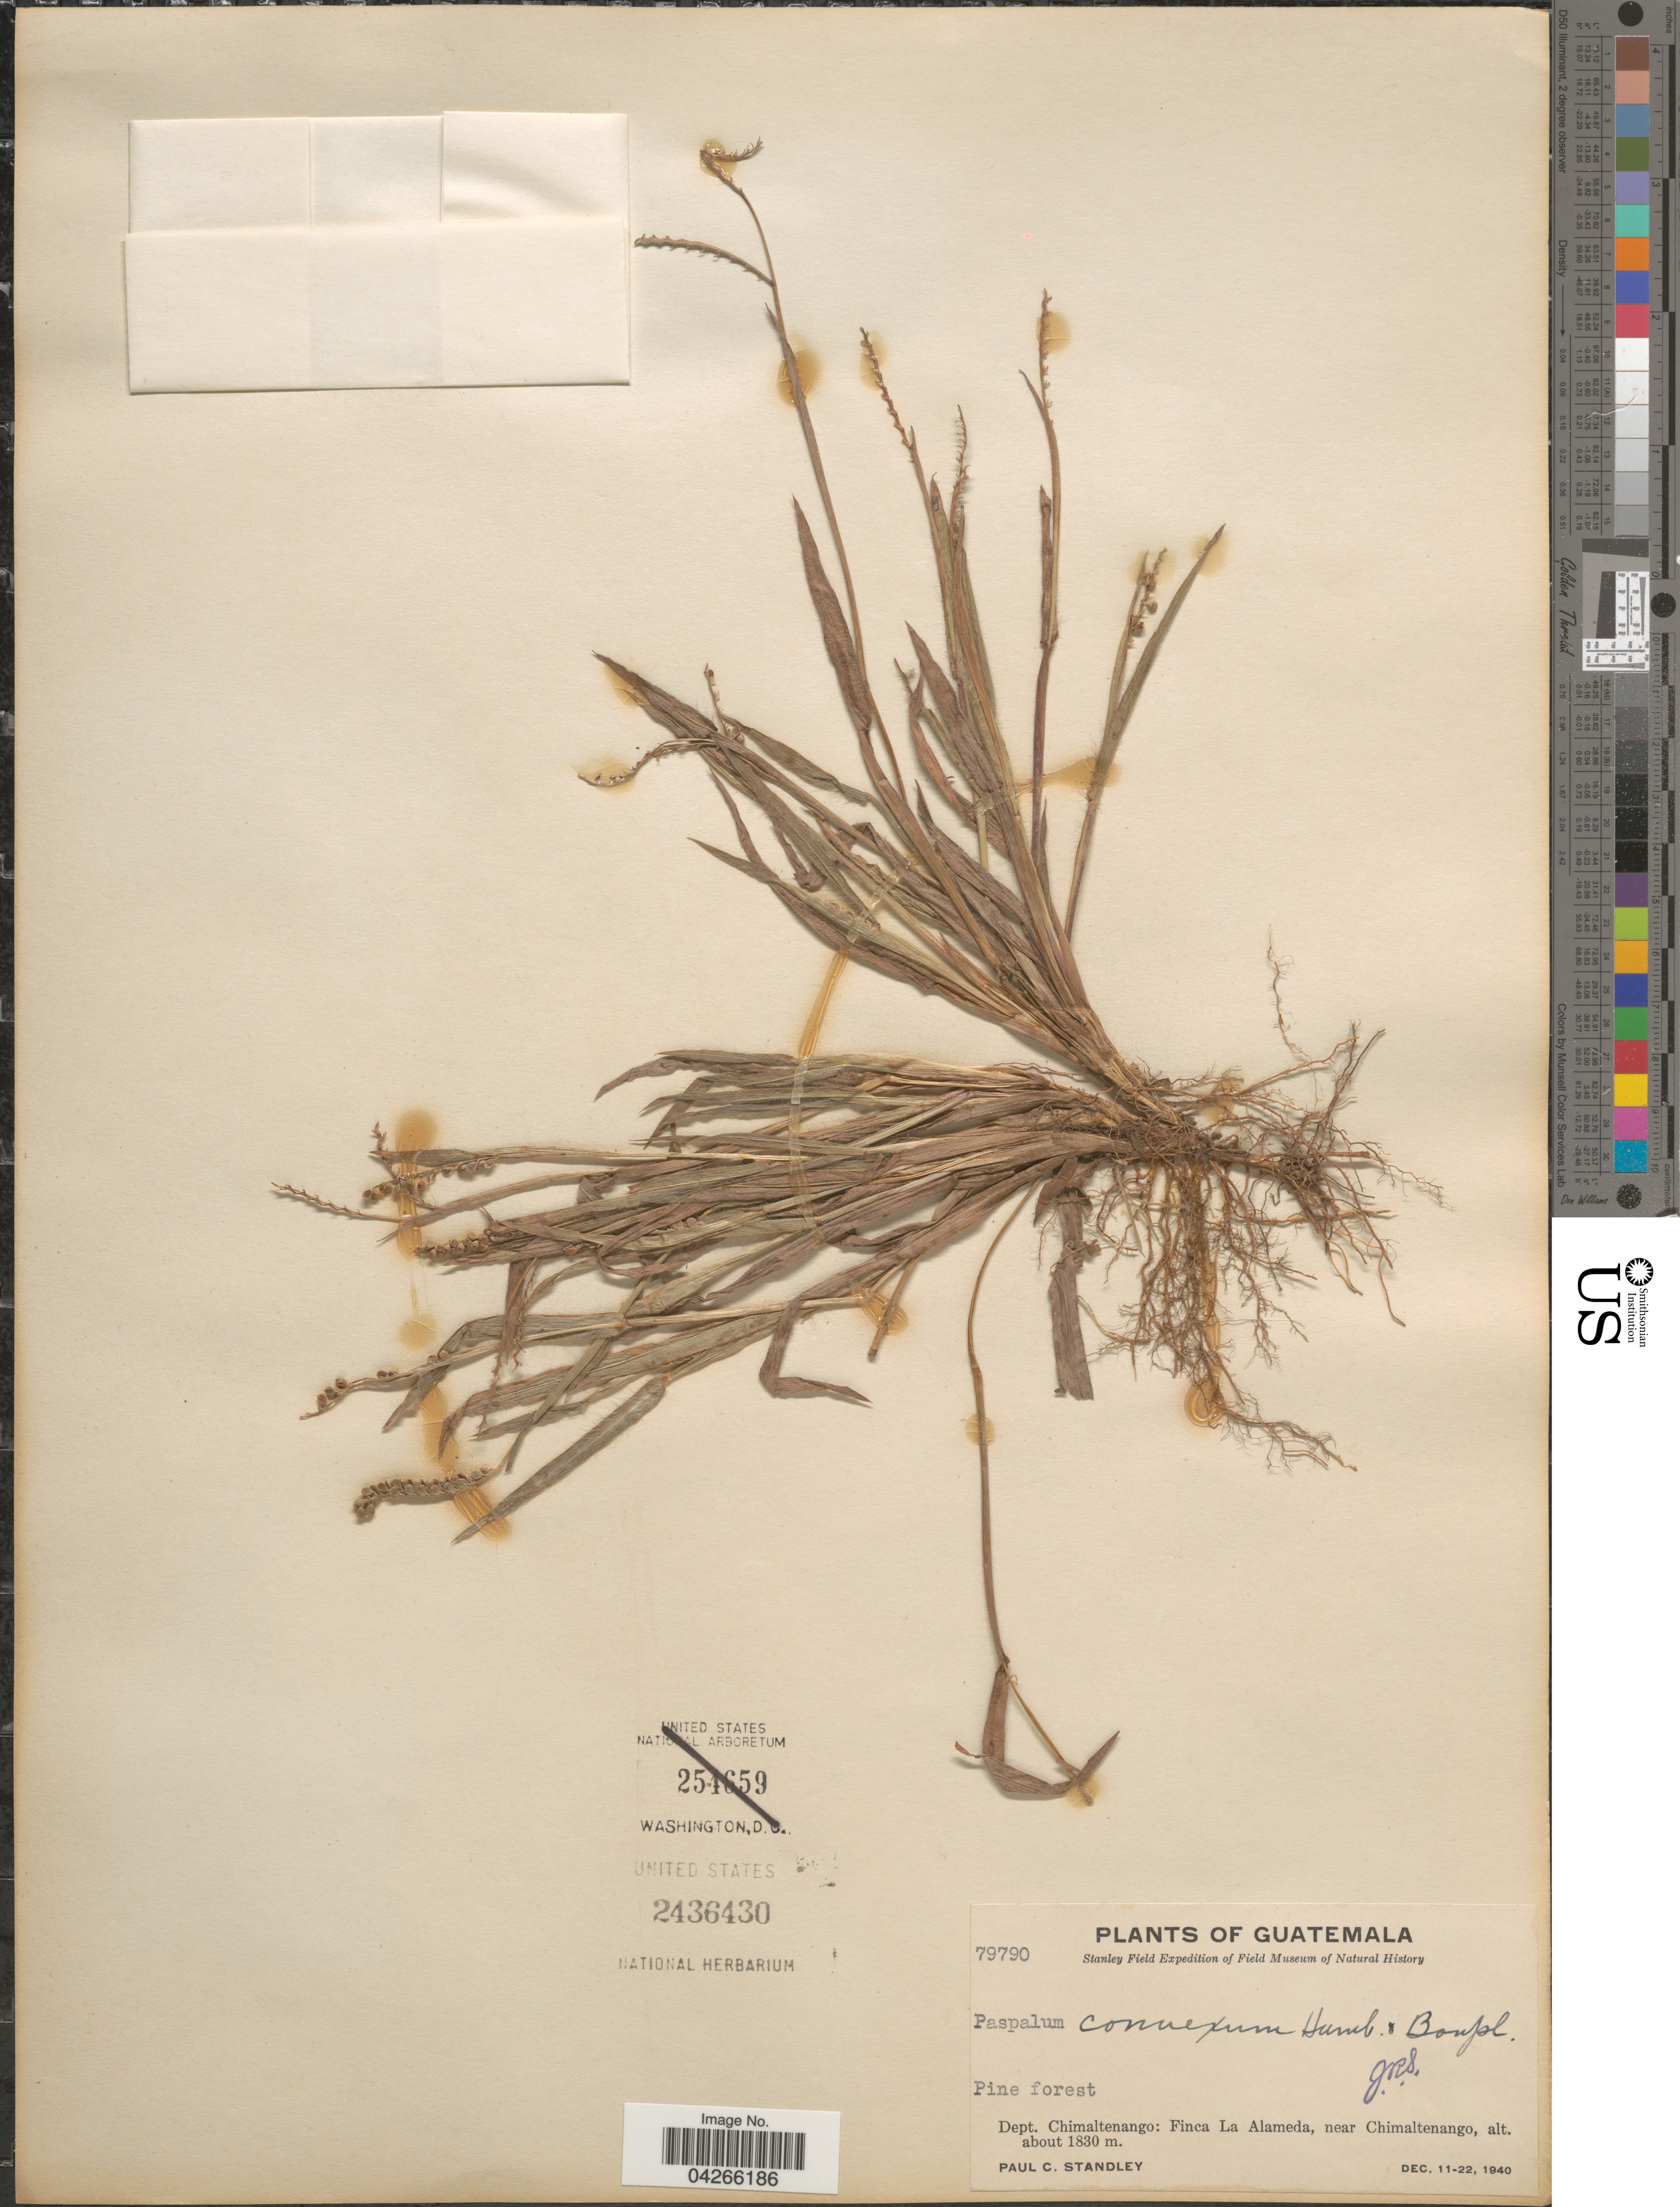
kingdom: Plantae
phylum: Tracheophyta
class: Liliopsida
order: Poales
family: Poaceae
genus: Paspalum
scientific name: Paspalum convexum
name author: Humb. & Bonpl. ex Flüggé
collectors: P. C. Standley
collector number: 79790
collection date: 1940-12-11/1940-12-22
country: Guatemala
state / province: Chimaltenango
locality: Stanley Field Expedition. Dept. Chimaltenango: Finca La Alameda, near Chimaltenango.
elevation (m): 1830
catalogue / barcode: US 2436430